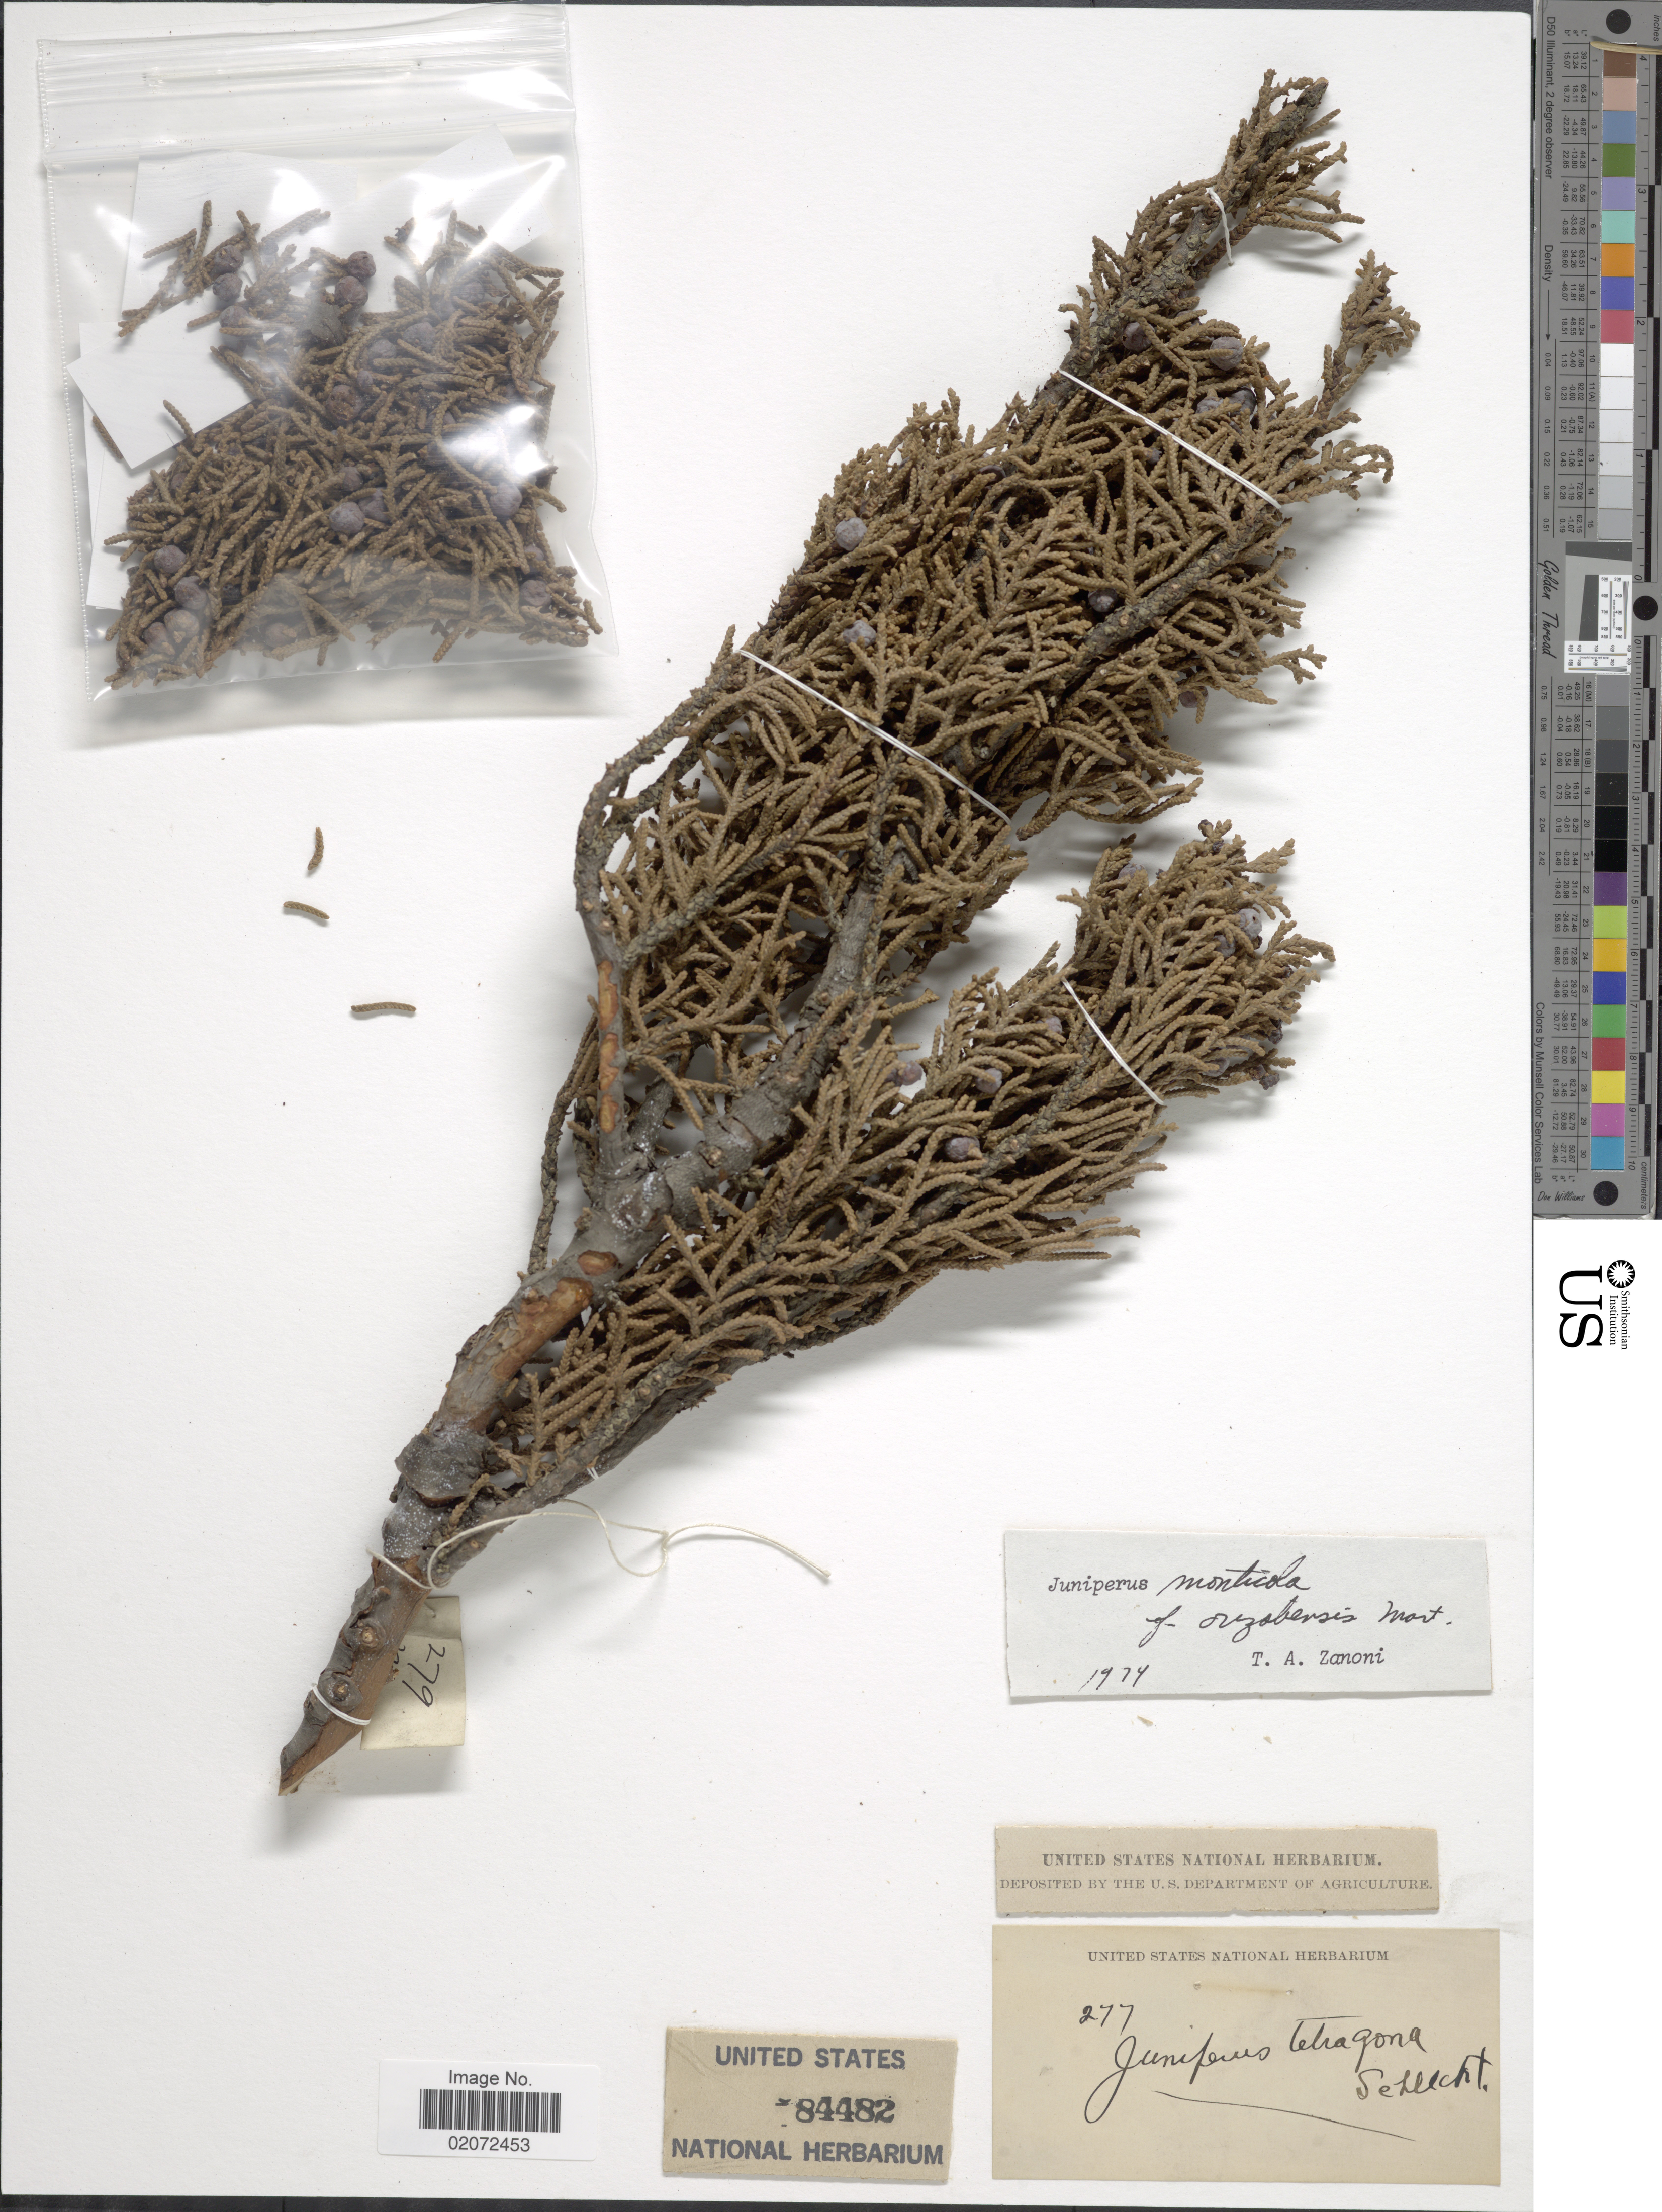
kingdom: Plantae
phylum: Tracheophyta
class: Pinopsida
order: Pinales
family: Cupressaceae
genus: Juniperus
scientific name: Juniperus monticola f. orizabensis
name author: Martínez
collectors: U.S. National Herbarium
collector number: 277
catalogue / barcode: US 84482